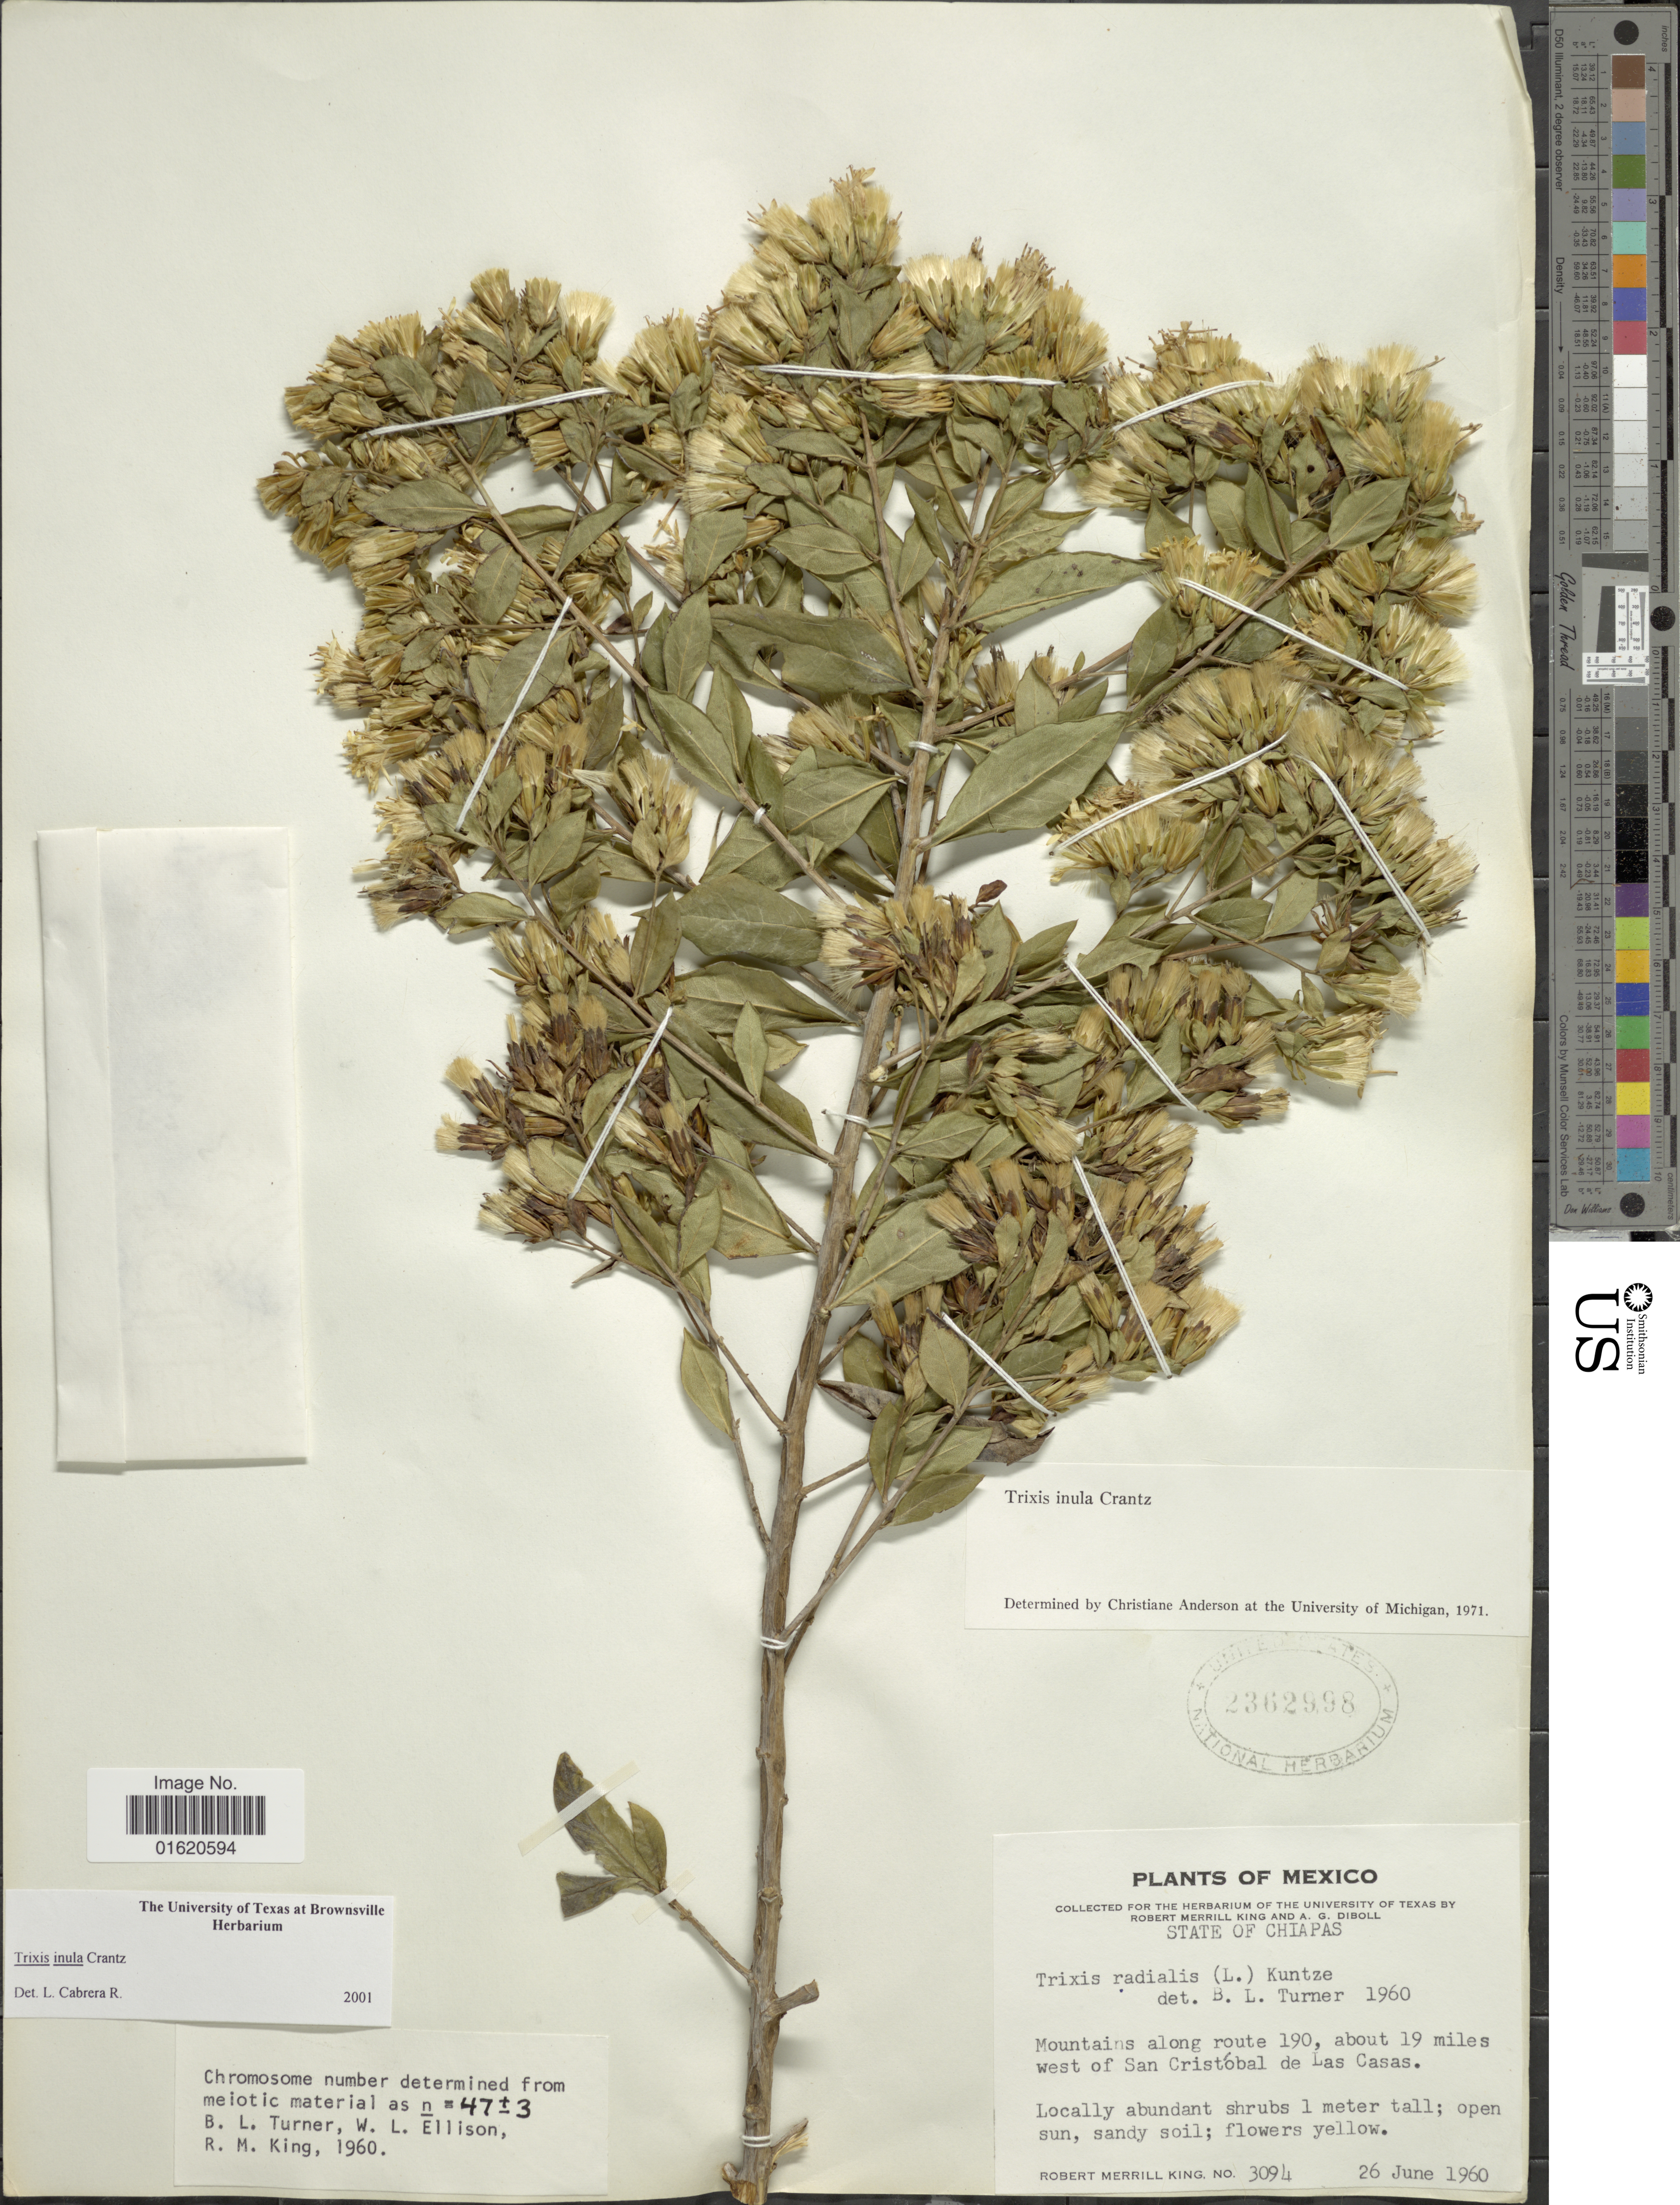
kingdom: Plantae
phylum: Tracheophyta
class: Magnoliopsida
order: Asterales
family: Asteraceae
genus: Trixis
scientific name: Trixis inula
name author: Crantz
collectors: R. M. King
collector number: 3094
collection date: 1960-06-26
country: Mexico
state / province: Chiapas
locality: Mountains along route 190, about 19 miles west of San Cristóbal de Las Casas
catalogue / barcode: US 2362998